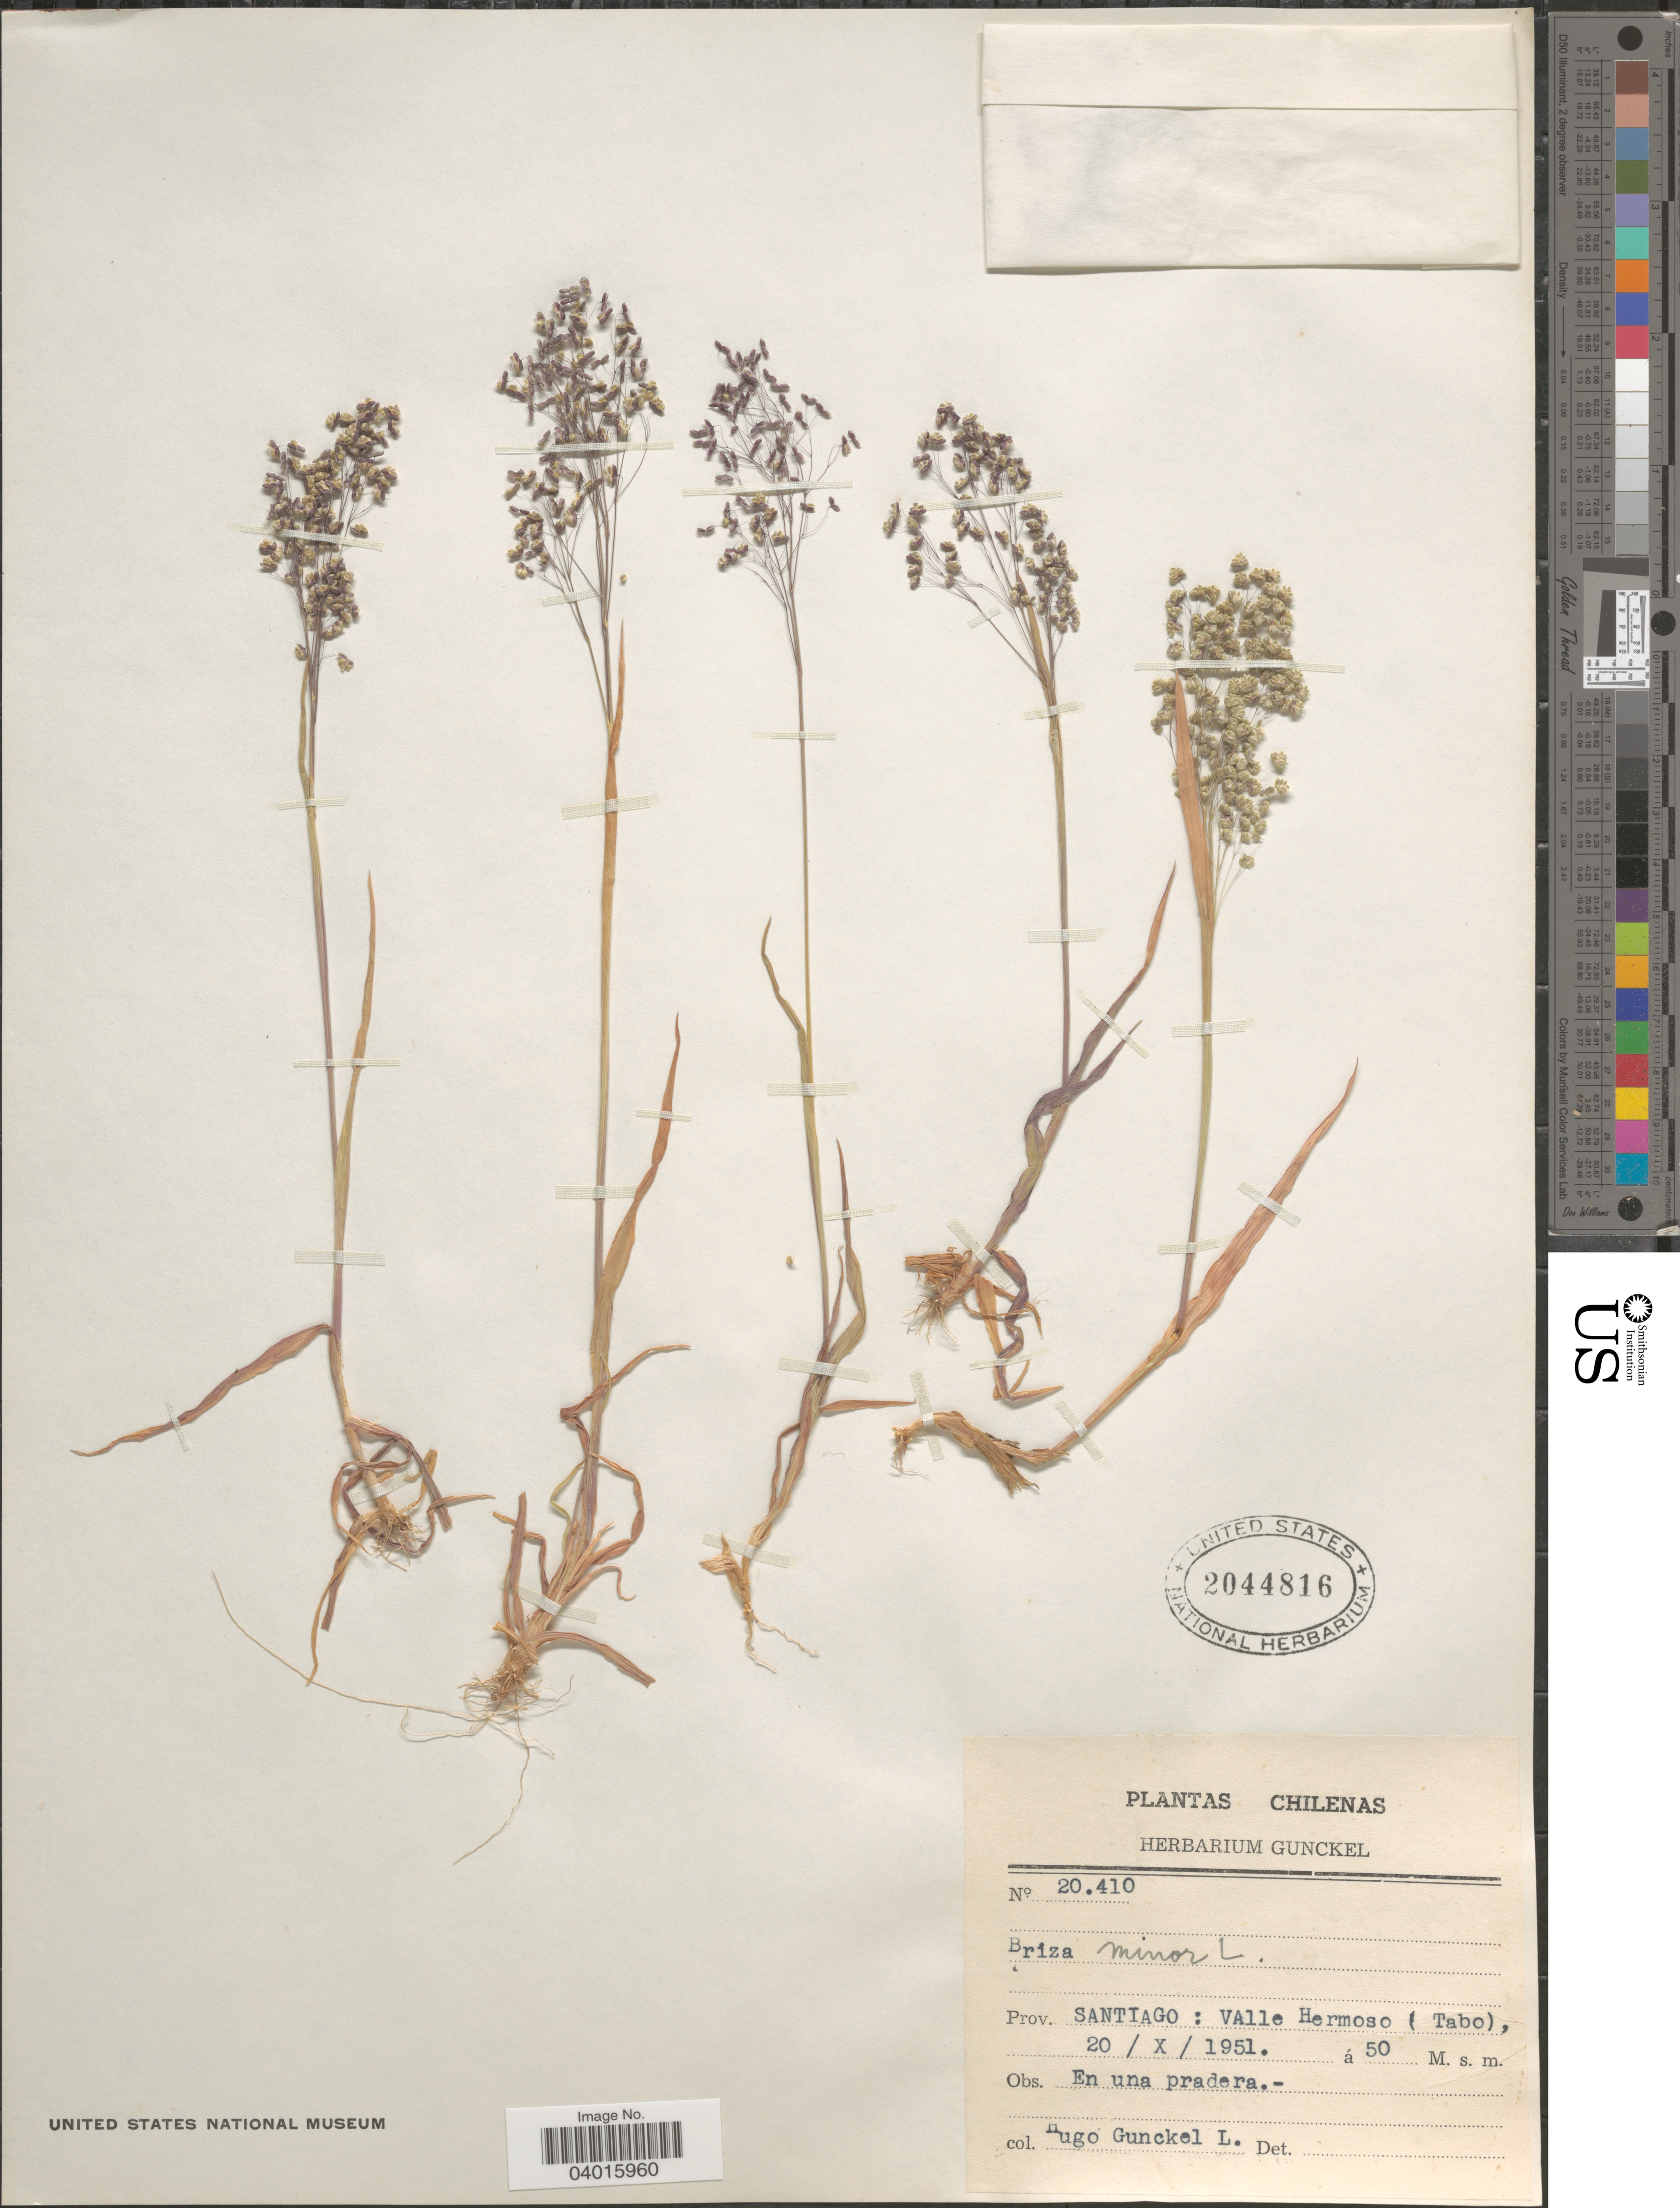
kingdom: Plantae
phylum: Tracheophyta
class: Liliopsida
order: Poales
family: Poaceae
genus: Briza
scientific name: Briza minor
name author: L.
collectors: H. Gunckel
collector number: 20410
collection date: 1951-10-20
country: Chile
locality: Prov. Santiago : Valle Hermoso ( Tabo).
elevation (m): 50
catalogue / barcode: US 2044816